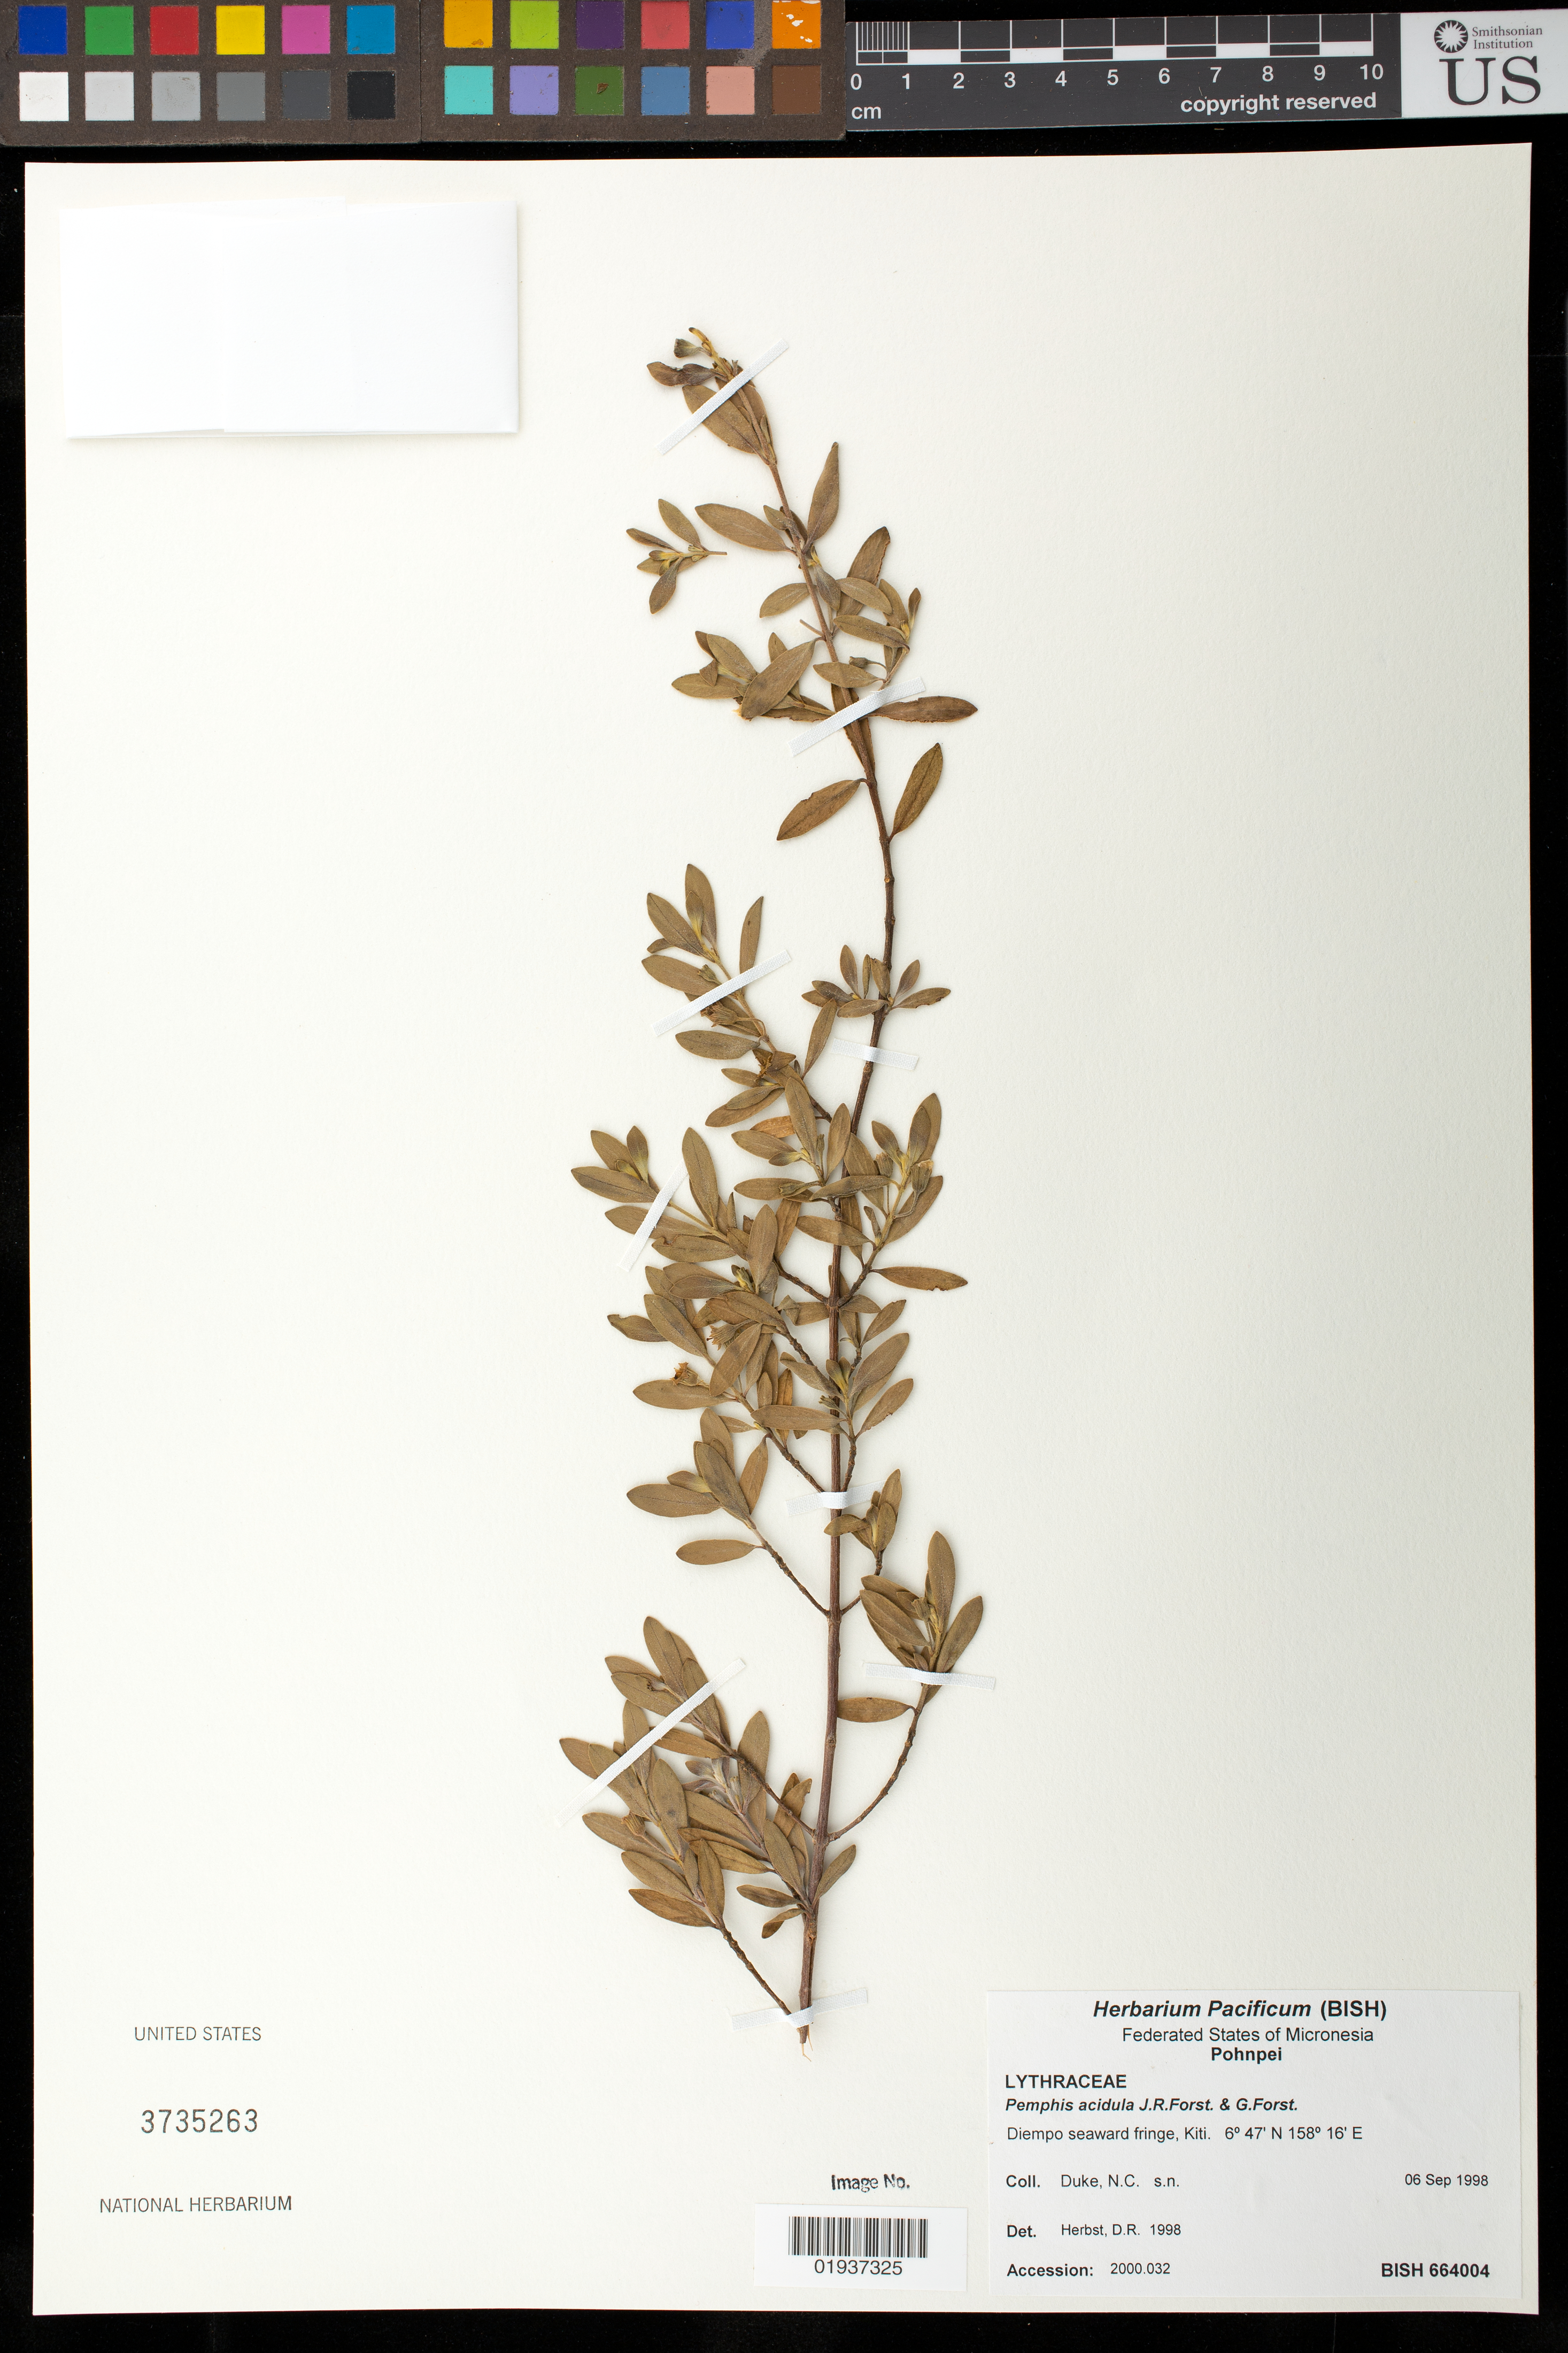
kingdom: Plantae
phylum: Tracheophyta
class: Magnoliopsida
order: Myrtales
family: Lythraceae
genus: Pemphis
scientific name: Pemphis acidula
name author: J.R. Forst. & G. Forst.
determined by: Herbst, D. R.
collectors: N. Duke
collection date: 1998-09-06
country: Micronesia, Federated States of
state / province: Pohnpei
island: Pohnpei [Ponape]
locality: Dienpo seaward fringe, Kiti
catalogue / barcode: US 3735263